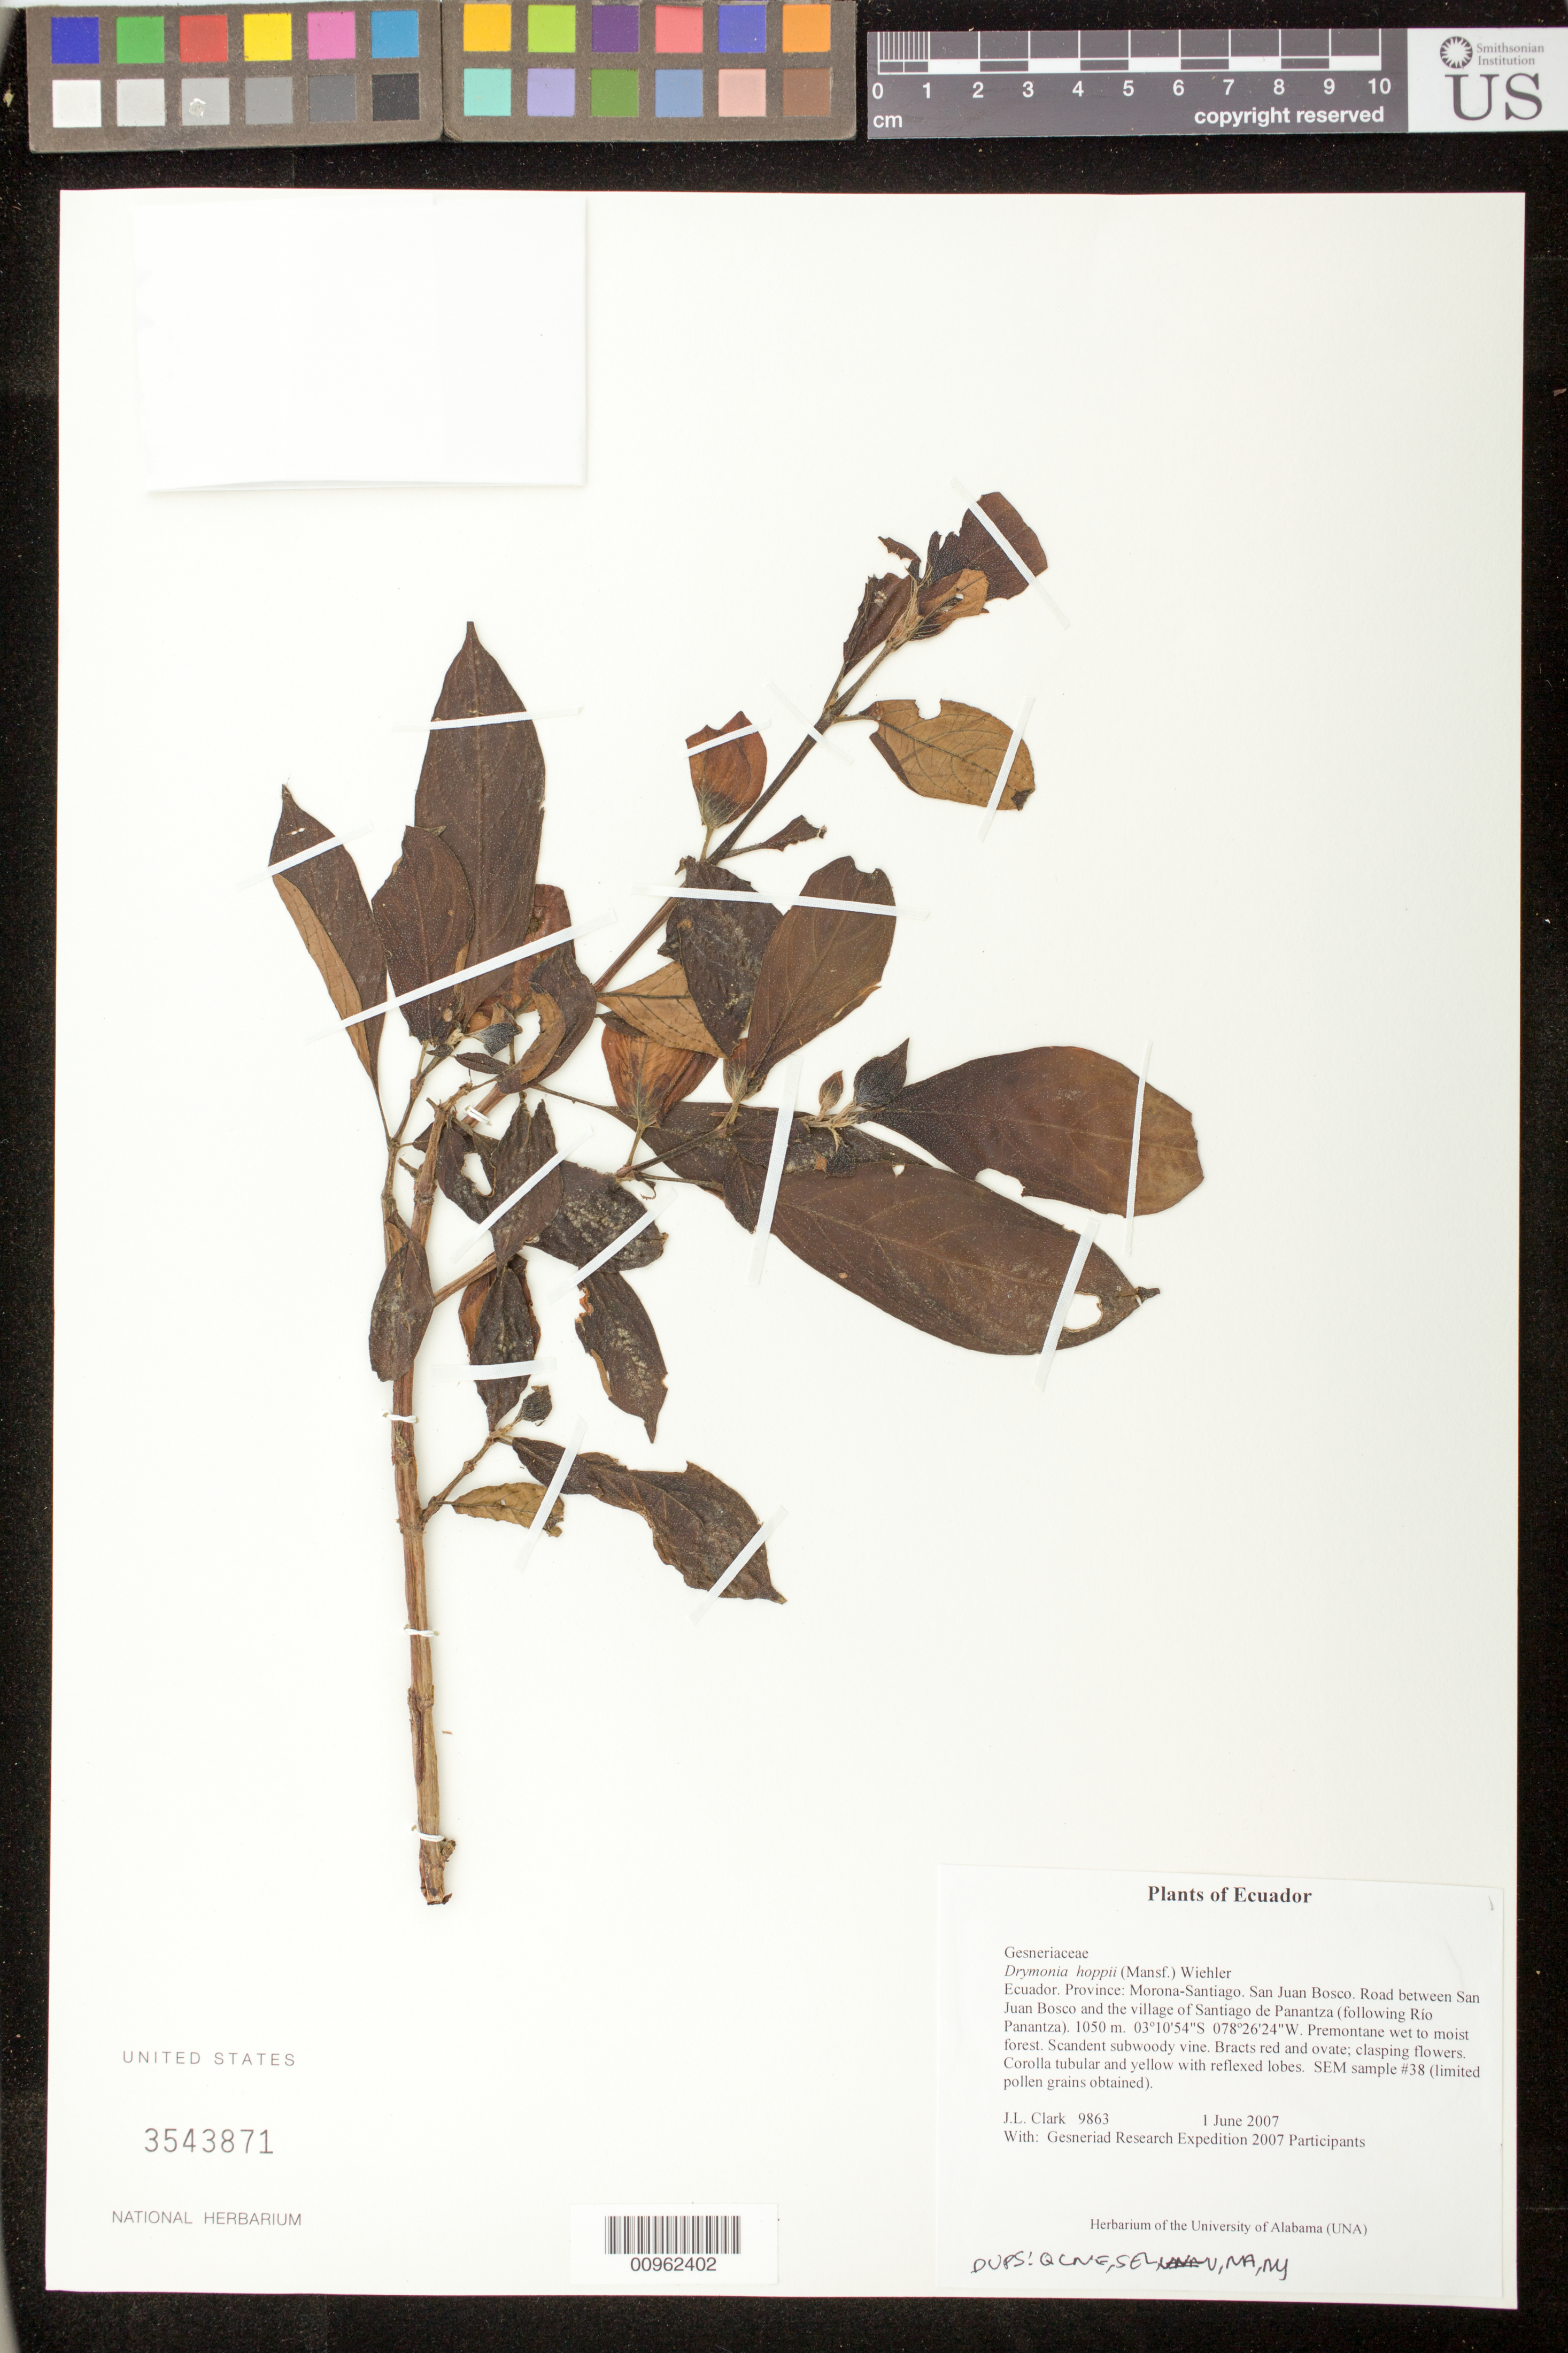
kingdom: Plantae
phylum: Tracheophyta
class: Magnoliopsida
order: Lamiales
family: Gesneriaceae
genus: Drymonia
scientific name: Drymonia hoppii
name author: (Mansf.) Wiehler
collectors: J. L. Clark & Gesneriad Research Expedition 2007 Participants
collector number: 9863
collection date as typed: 01 Jun 2007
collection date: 2007-06-01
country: Ecuador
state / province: Morona-Santiago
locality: San Juan Bosco. Road between San Juan Bosco and the village of Santiago de Panantza (following Río Panantza)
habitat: Premontane wet to moist forest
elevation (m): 1050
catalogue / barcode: US 3543871